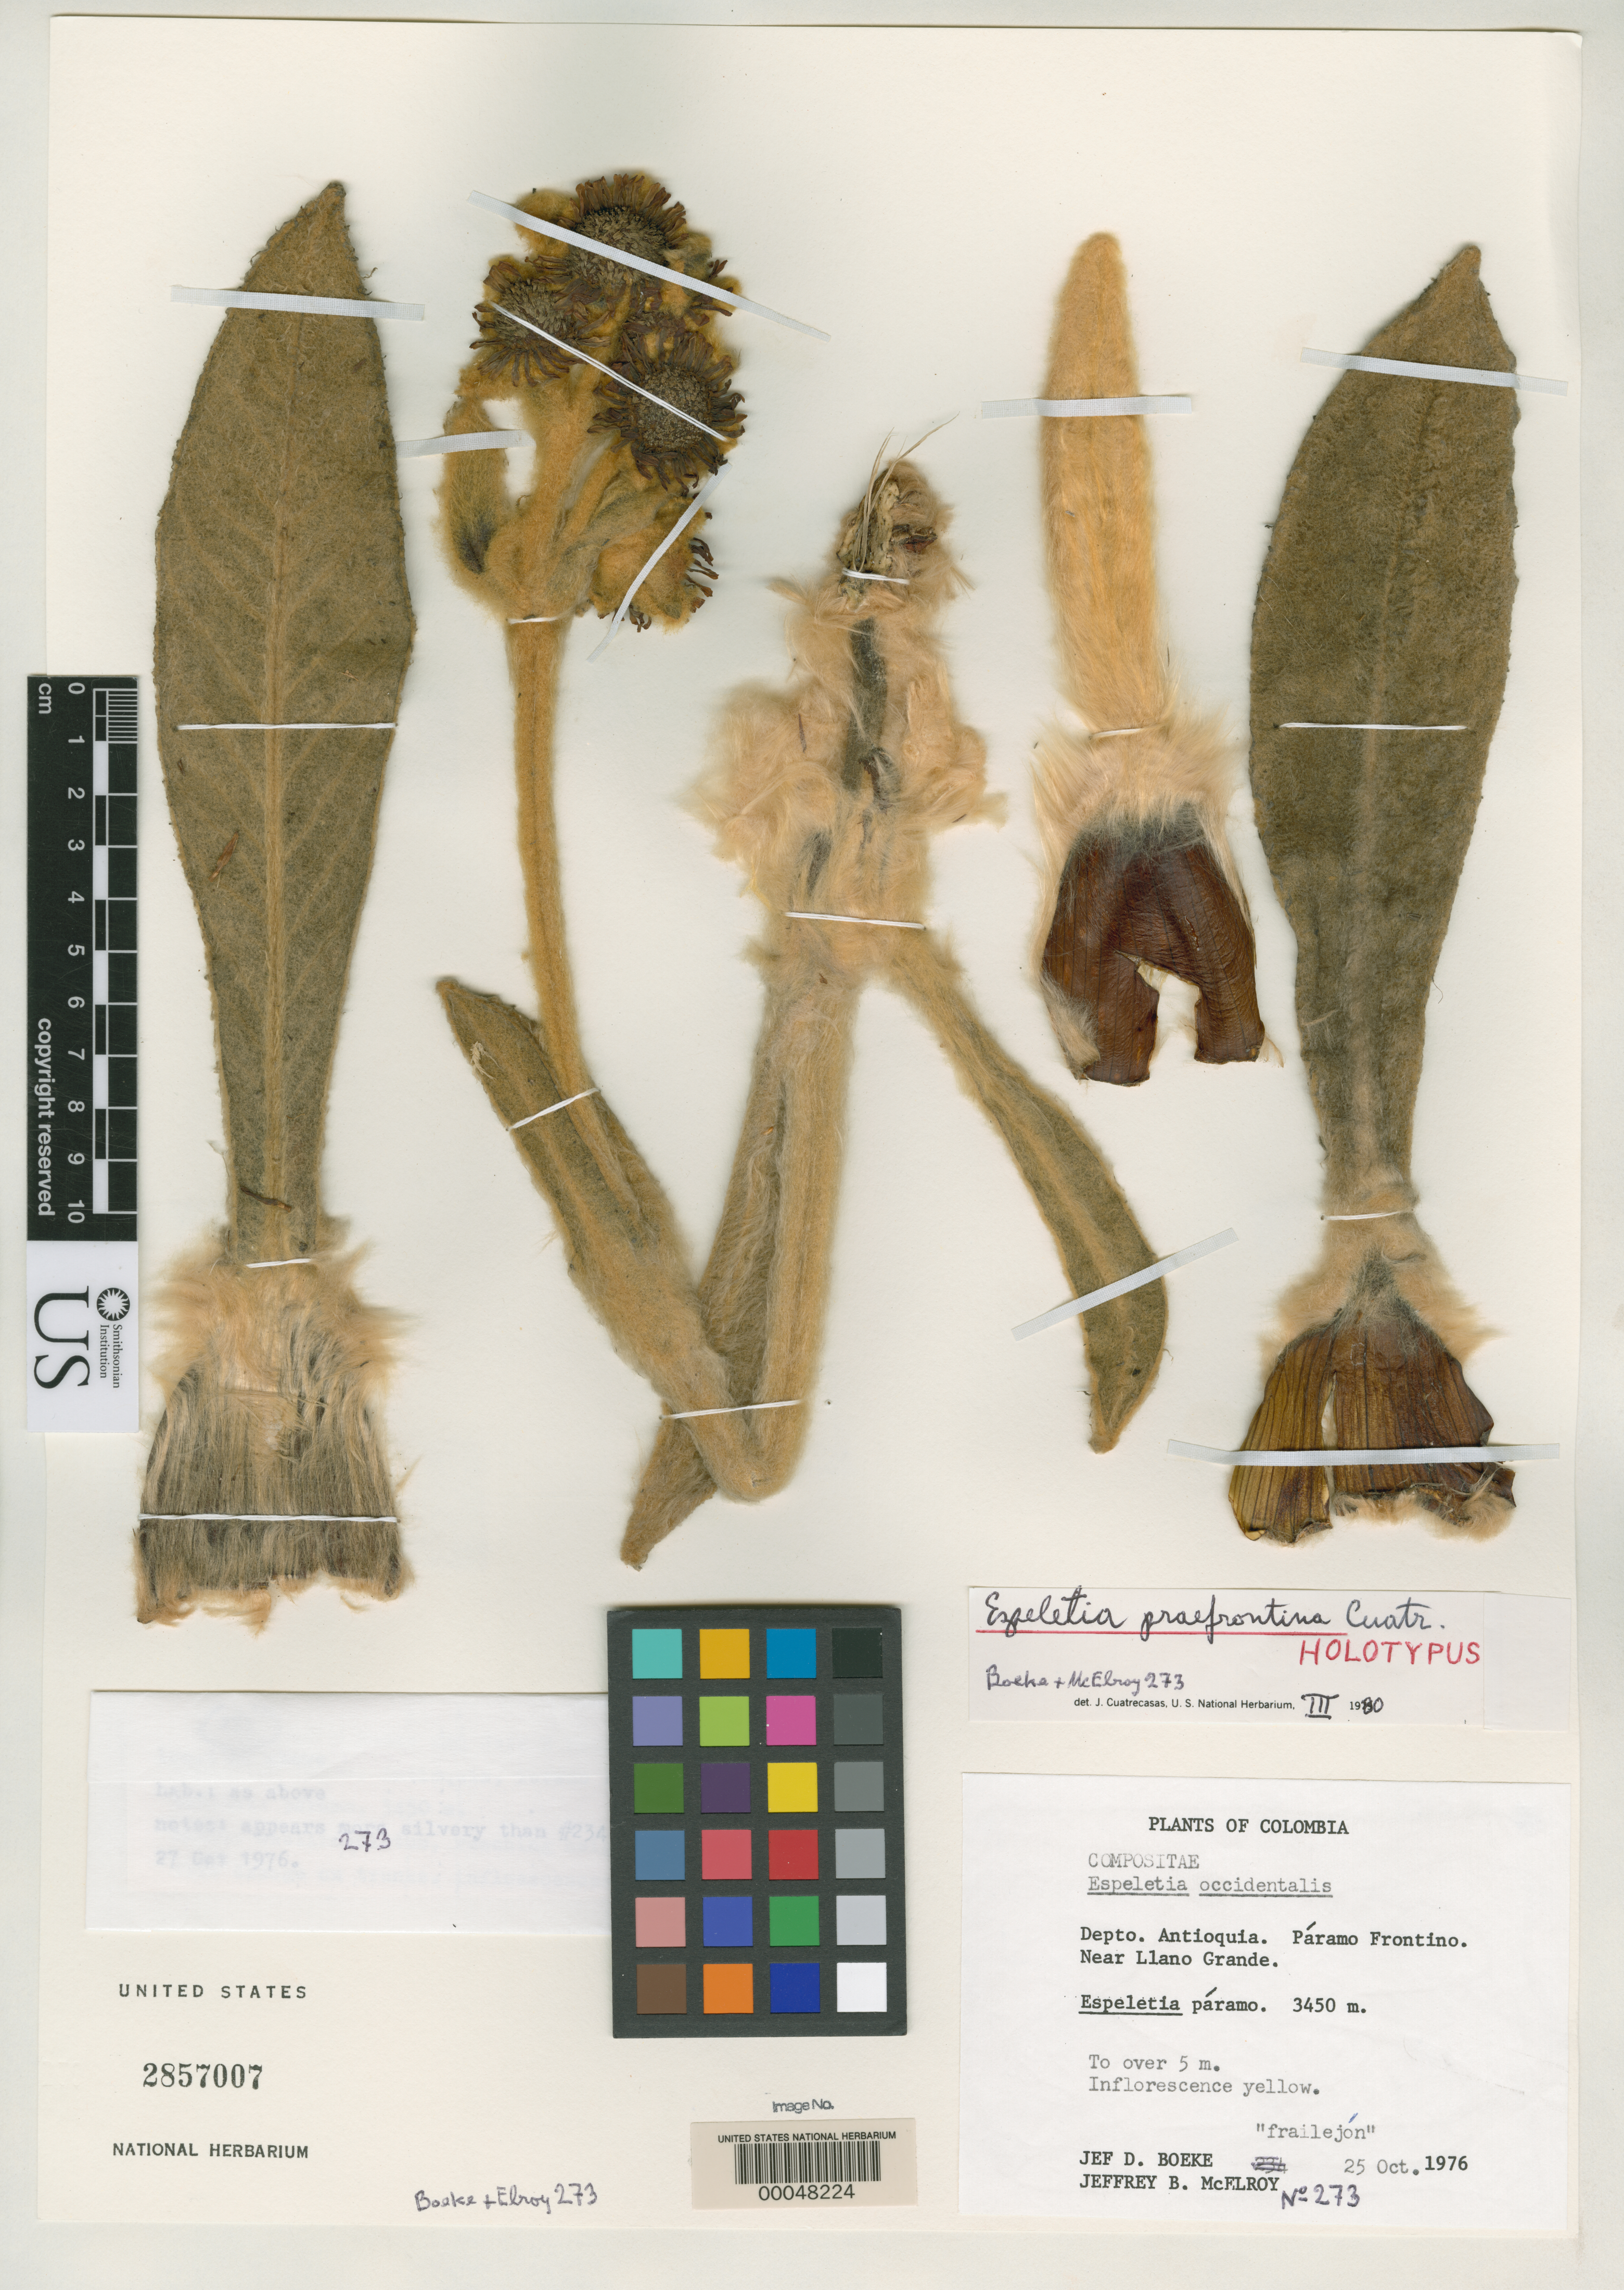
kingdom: Plantae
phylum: Tracheophyta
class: Magnoliopsida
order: Asterales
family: Asteraceae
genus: Espeletia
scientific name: Espeletia praefrontina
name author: Cuatrec.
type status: Holotype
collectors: J. D. Boeke & J. B. McElroy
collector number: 273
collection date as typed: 25 Oct 1976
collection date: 1976-10-25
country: Colombia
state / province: Antioquia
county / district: Urrao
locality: Páramo de Frontino, near Llano Grande.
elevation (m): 3450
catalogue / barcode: US 2857007